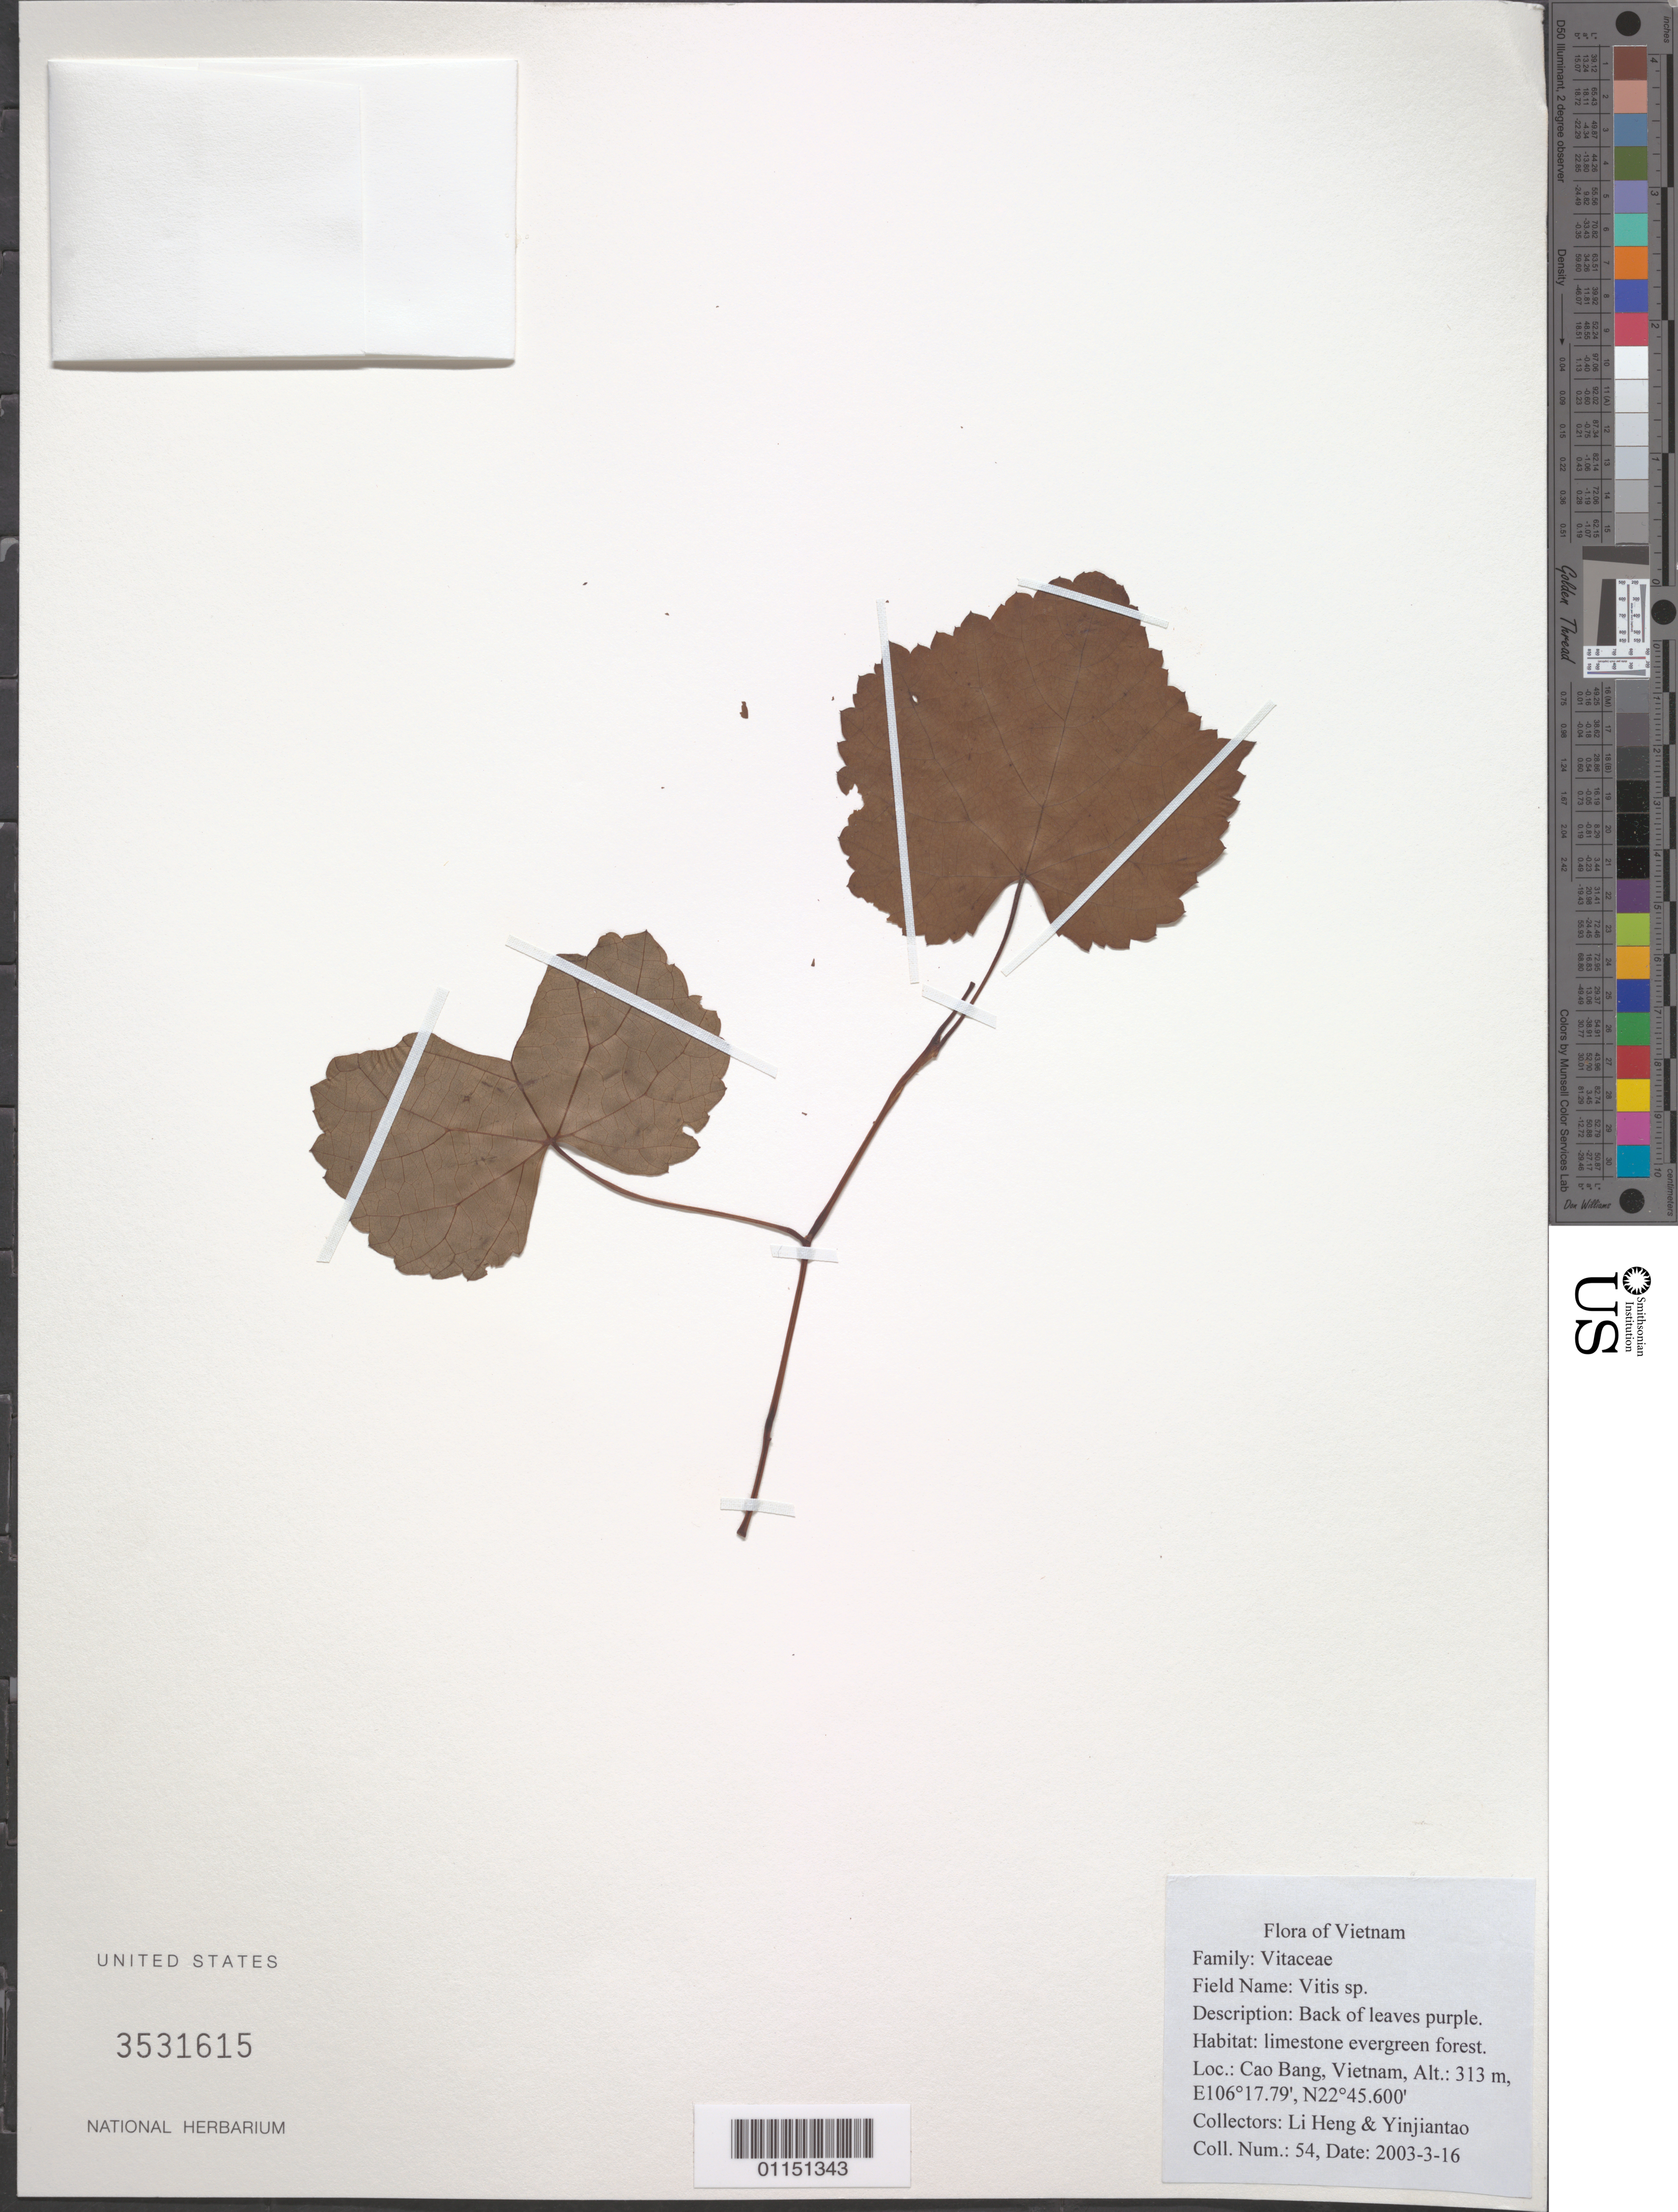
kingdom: Plantae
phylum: Tracheophyta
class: Magnoliopsida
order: Vitales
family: Vitaceae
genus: Vitis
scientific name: Vitis sp.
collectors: L. Heng & J. T. Yin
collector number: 54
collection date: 2003-03-16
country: Vietnam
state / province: Cao Bang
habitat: Limestone evergreen forest.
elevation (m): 313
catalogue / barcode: US 3531615